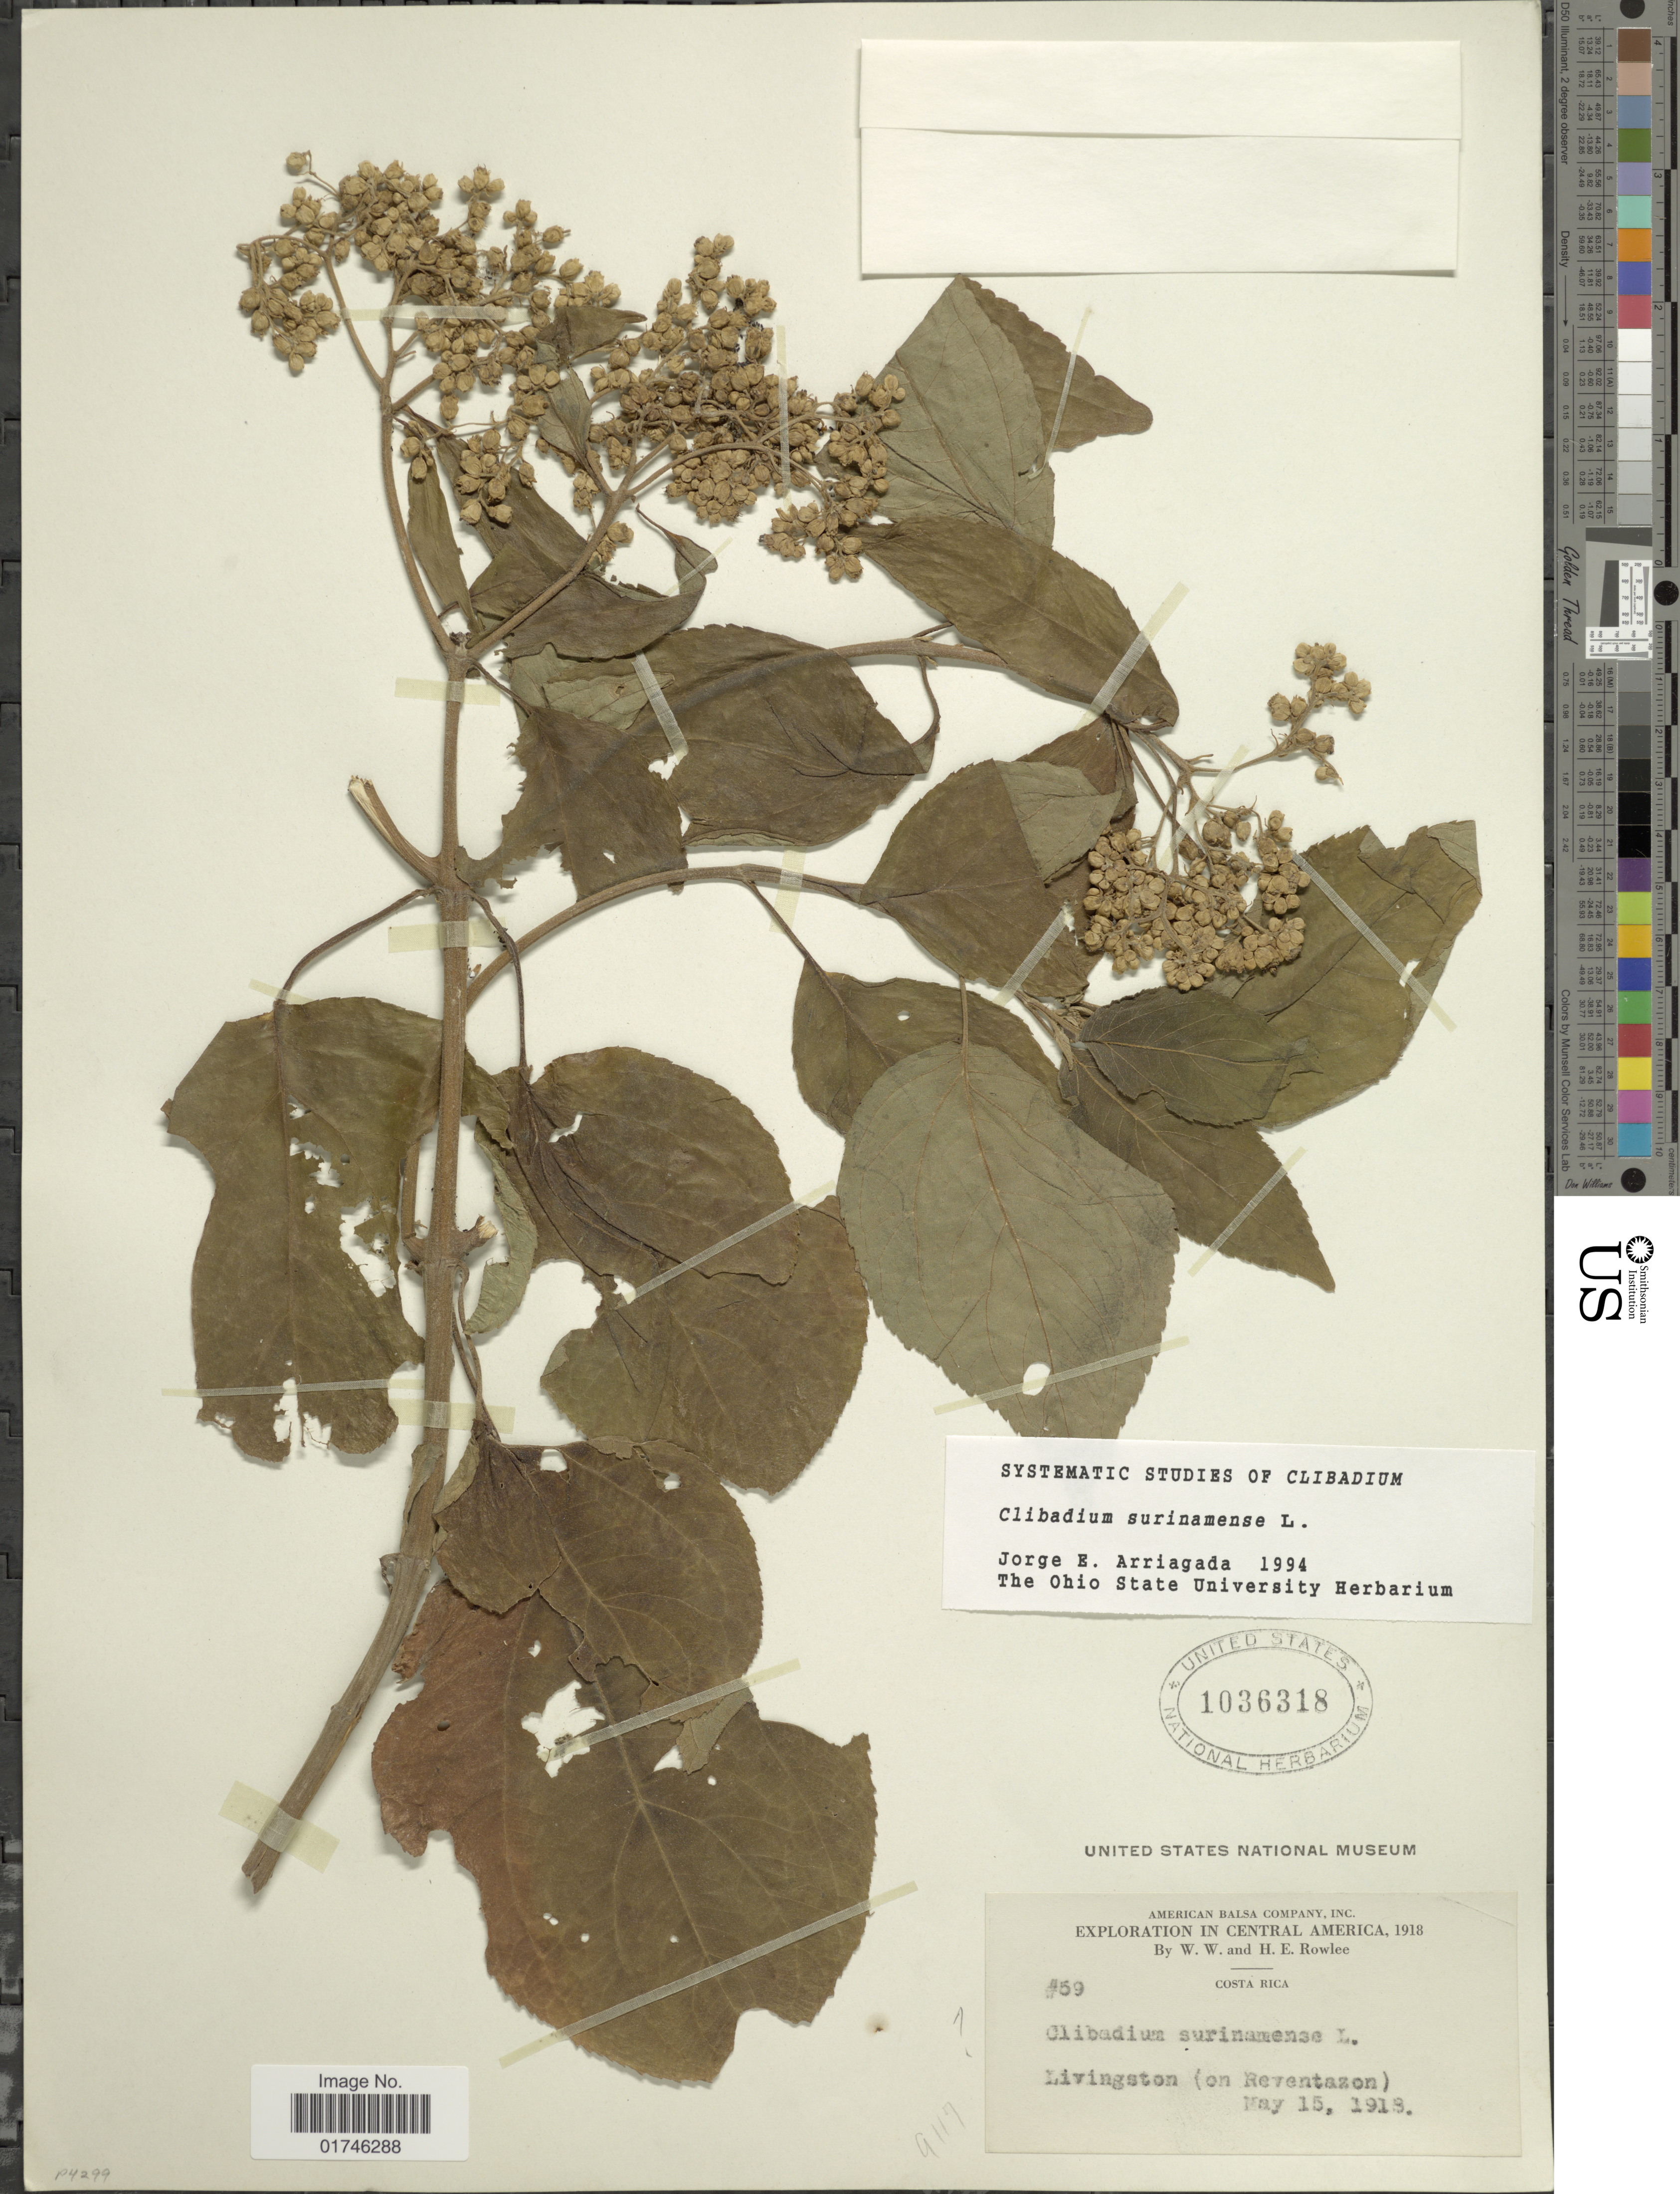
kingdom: Plantae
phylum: Tracheophyta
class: Magnoliopsida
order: Asterales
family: Asteraceae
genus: Clibadium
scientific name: Clibadium surinamense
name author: L.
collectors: W. W. Rowlee & H. E. Rowlee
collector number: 59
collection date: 1918-05-15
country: Costa Rica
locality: Costa Rica. Livingston (Reventazon).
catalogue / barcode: US 1036318